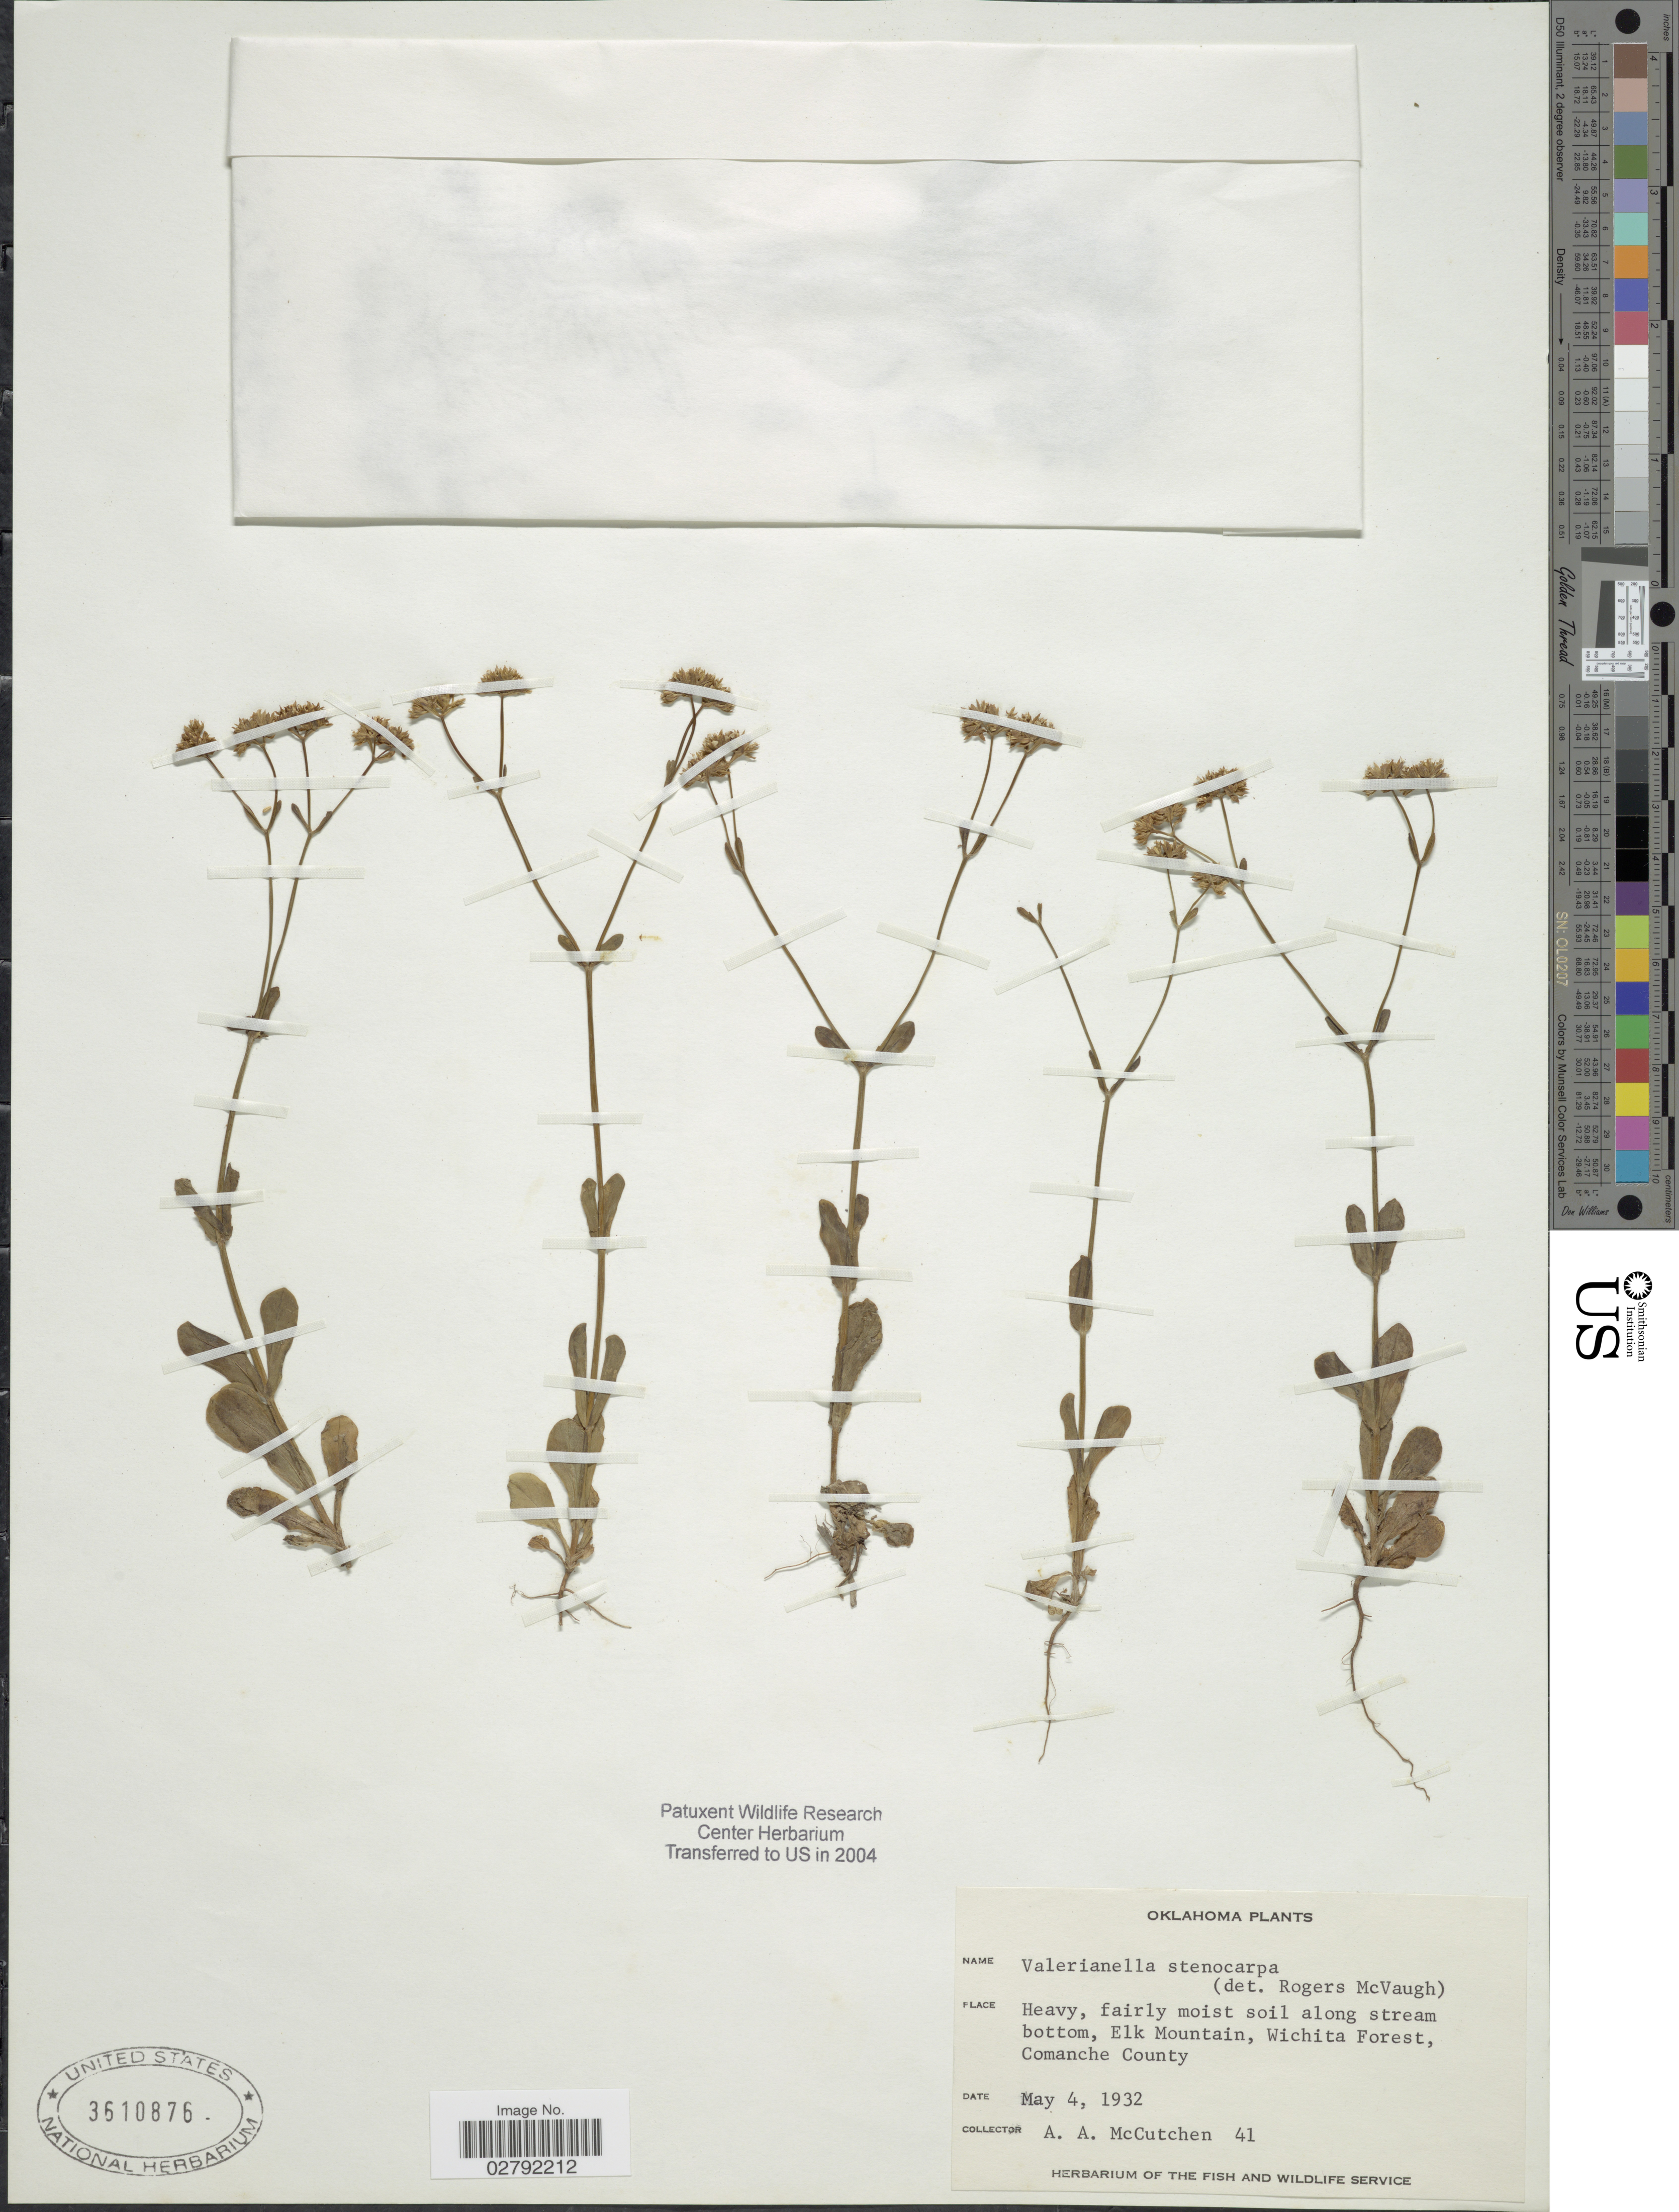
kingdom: Plantae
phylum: Tracheophyta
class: Magnoliopsida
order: Dipsacales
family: Caprifoliaceae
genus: Valerianella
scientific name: Valerianella stenocarpa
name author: (Engelm. ex A. Gray) Krok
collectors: A. McCutchen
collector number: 41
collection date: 1932-05-04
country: United States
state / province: Oklahoma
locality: Elk Mountain, Wichita Forest, Comanche County.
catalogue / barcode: US 3610876